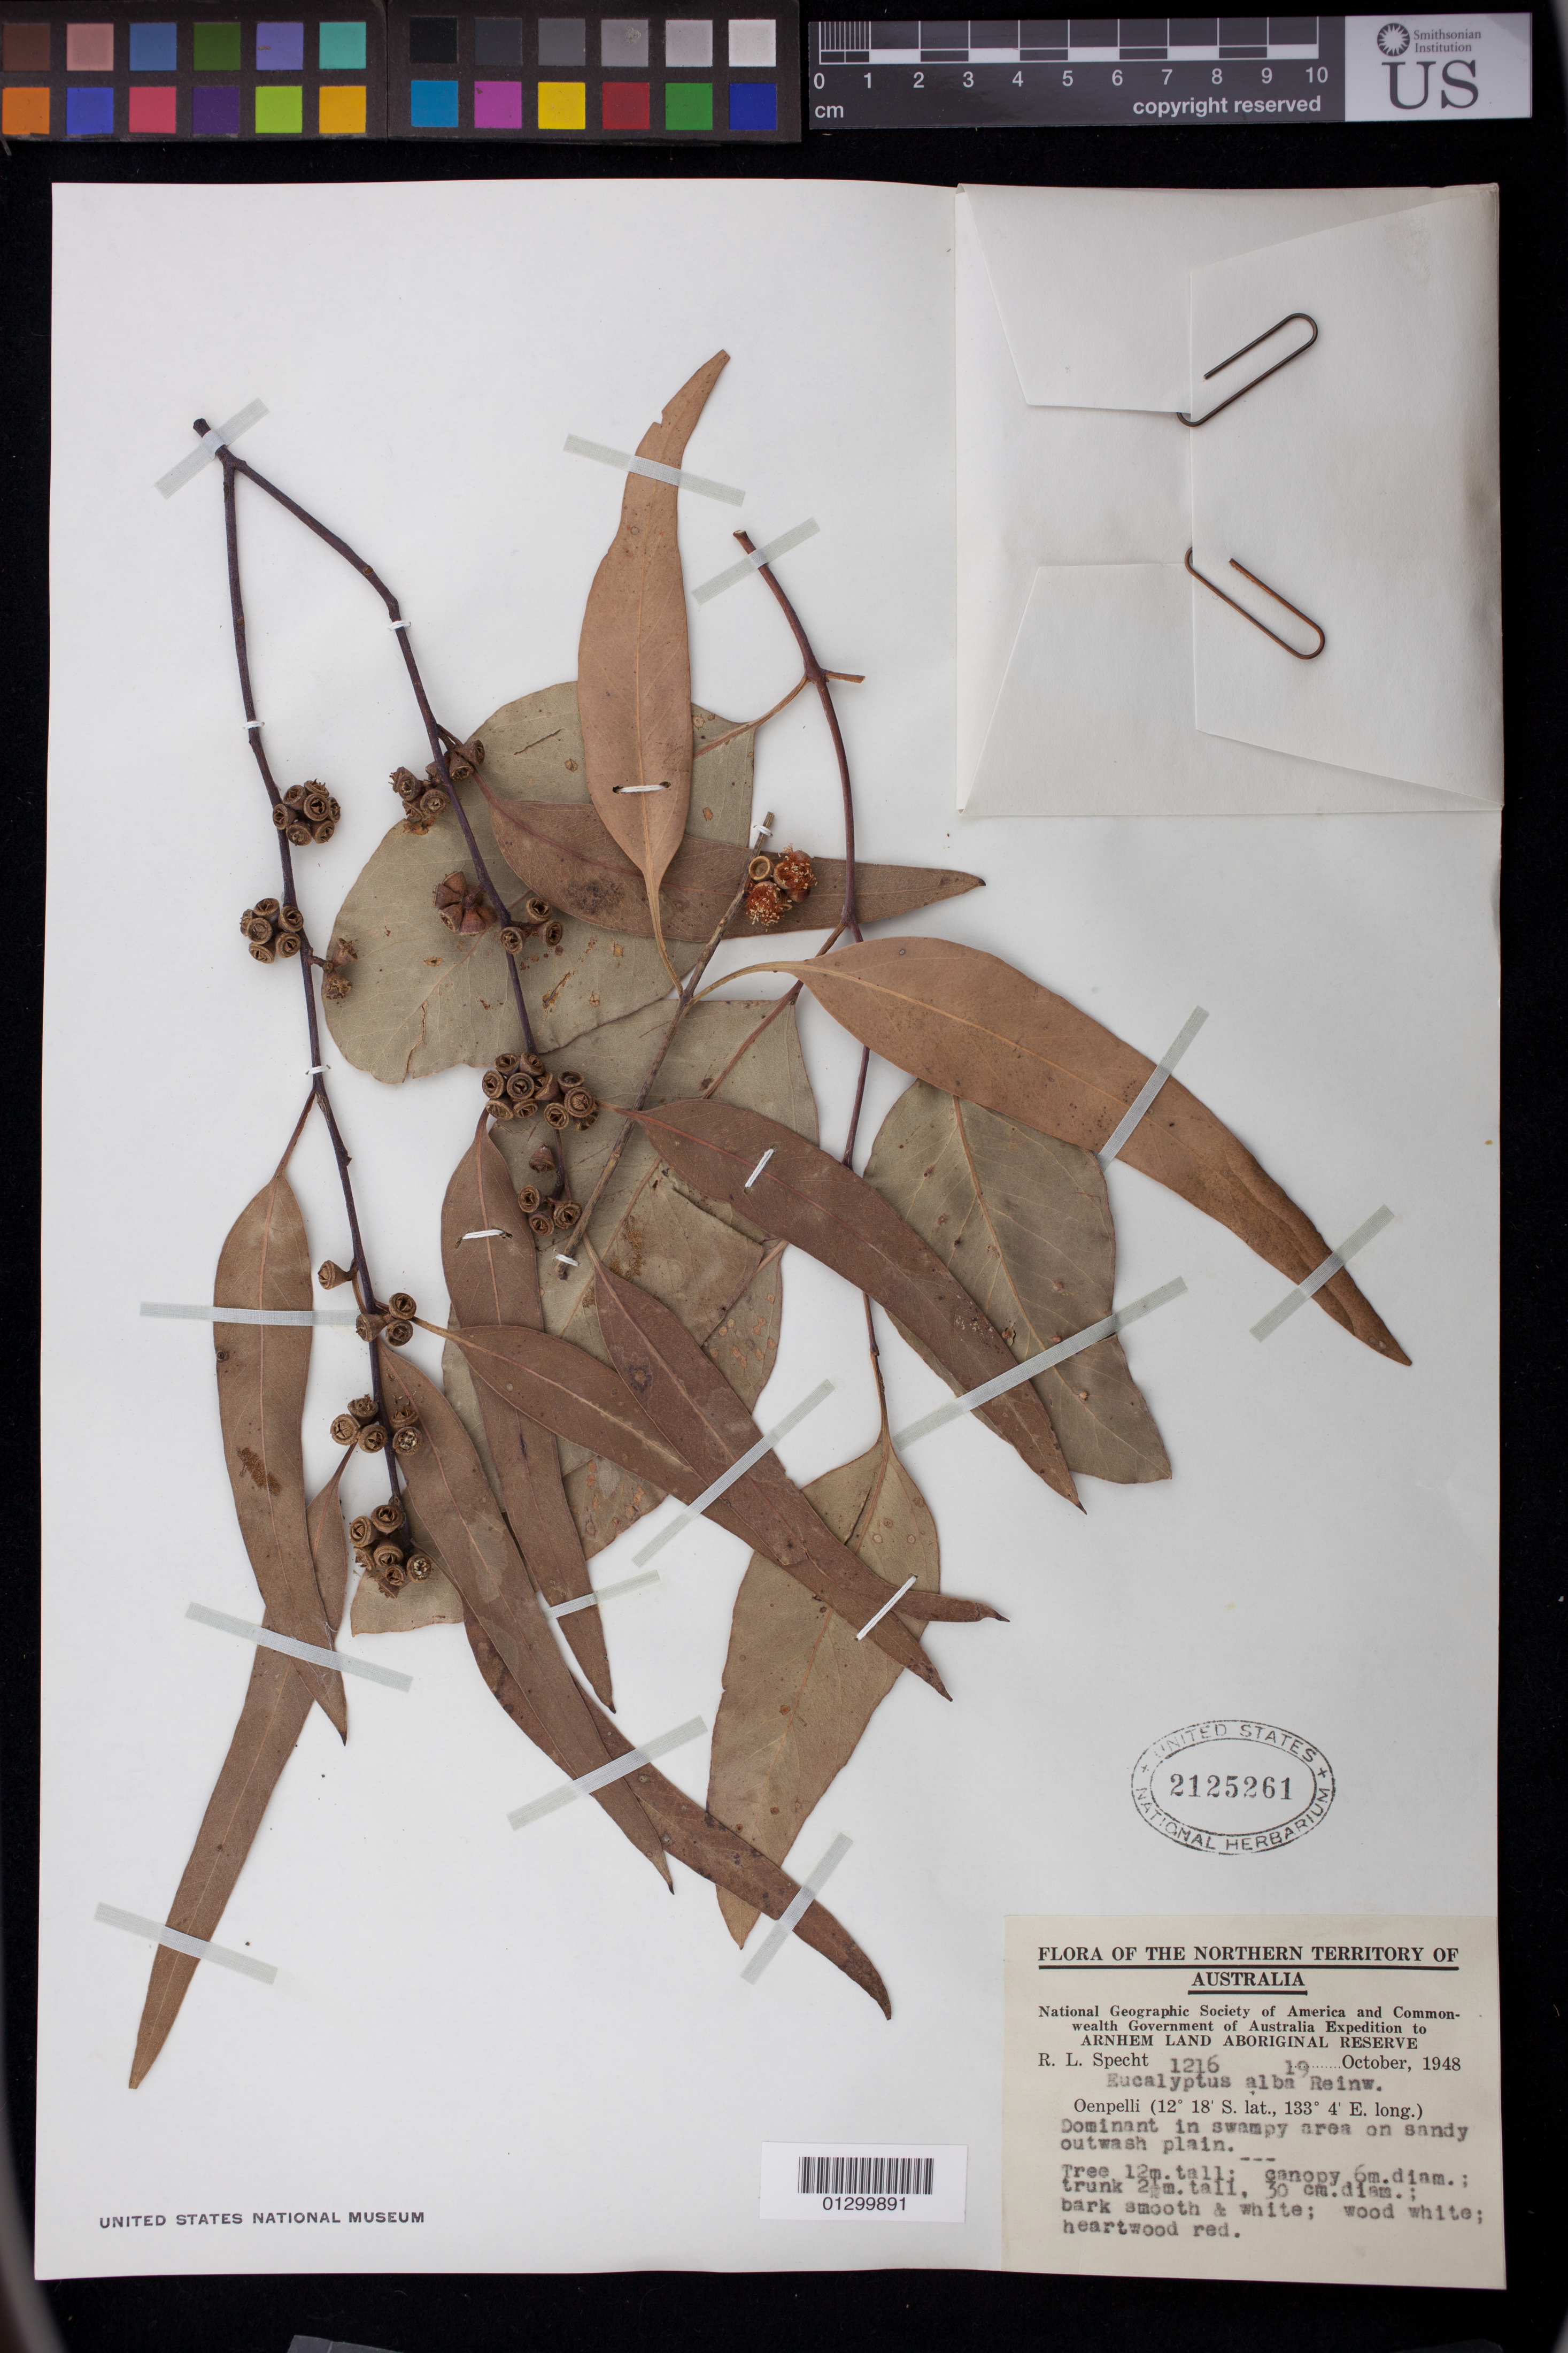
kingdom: Plantae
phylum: Tracheophyta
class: Magnoliopsida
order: Myrtales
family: Myrtaceae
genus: Eucalyptus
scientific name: Eucalyptus alba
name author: Reinw.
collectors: R. L. Specht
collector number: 1216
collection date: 1948-10-19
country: Australia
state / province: Northern Territory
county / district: West Arnhem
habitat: Dominant in swampy area on sandy outwash plain.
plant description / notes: Tree 12m. tall; canopy 6 m. diam.; trunk 2.5 m. tall, 30 cm. diam.; bark smooth and white; wood white; heartwood red.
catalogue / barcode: US 2125161